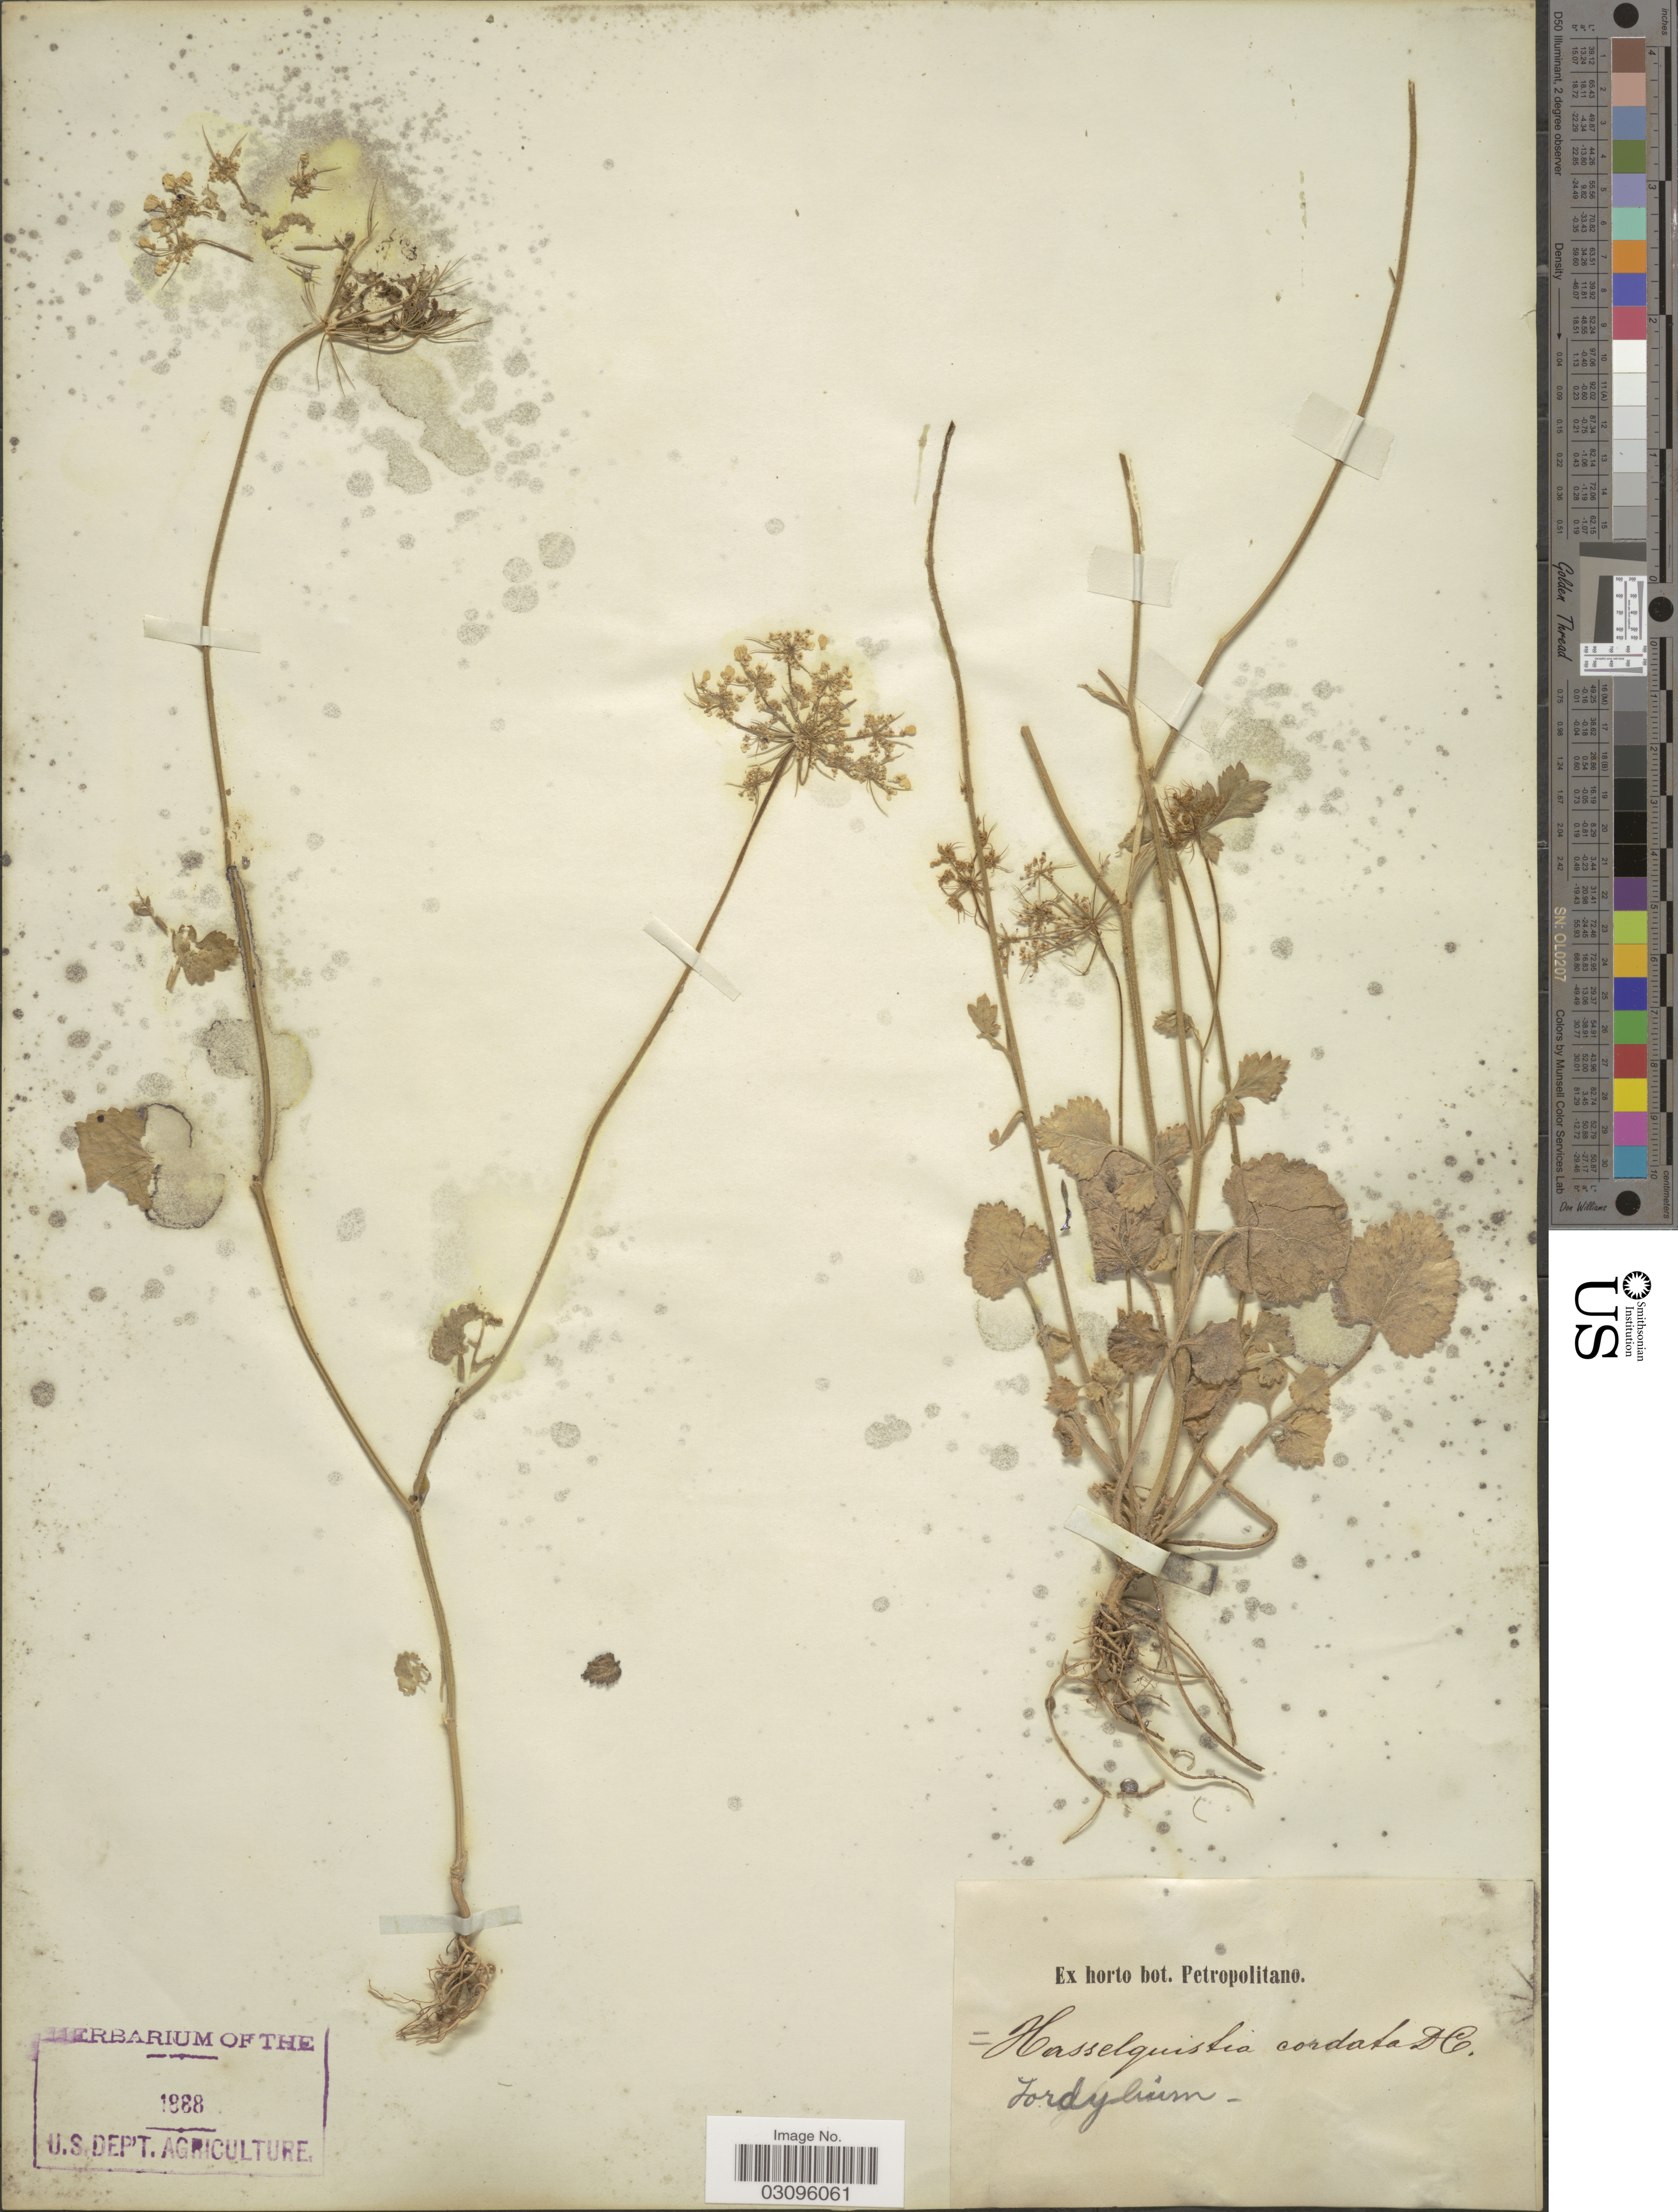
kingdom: Plantae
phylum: Tracheophyta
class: Magnoliopsida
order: Apiales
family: Apiaceae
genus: Tordylium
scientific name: Tordylium cordatum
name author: (Jacq.) Poir.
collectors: ex Horto Bot. Petropolitano